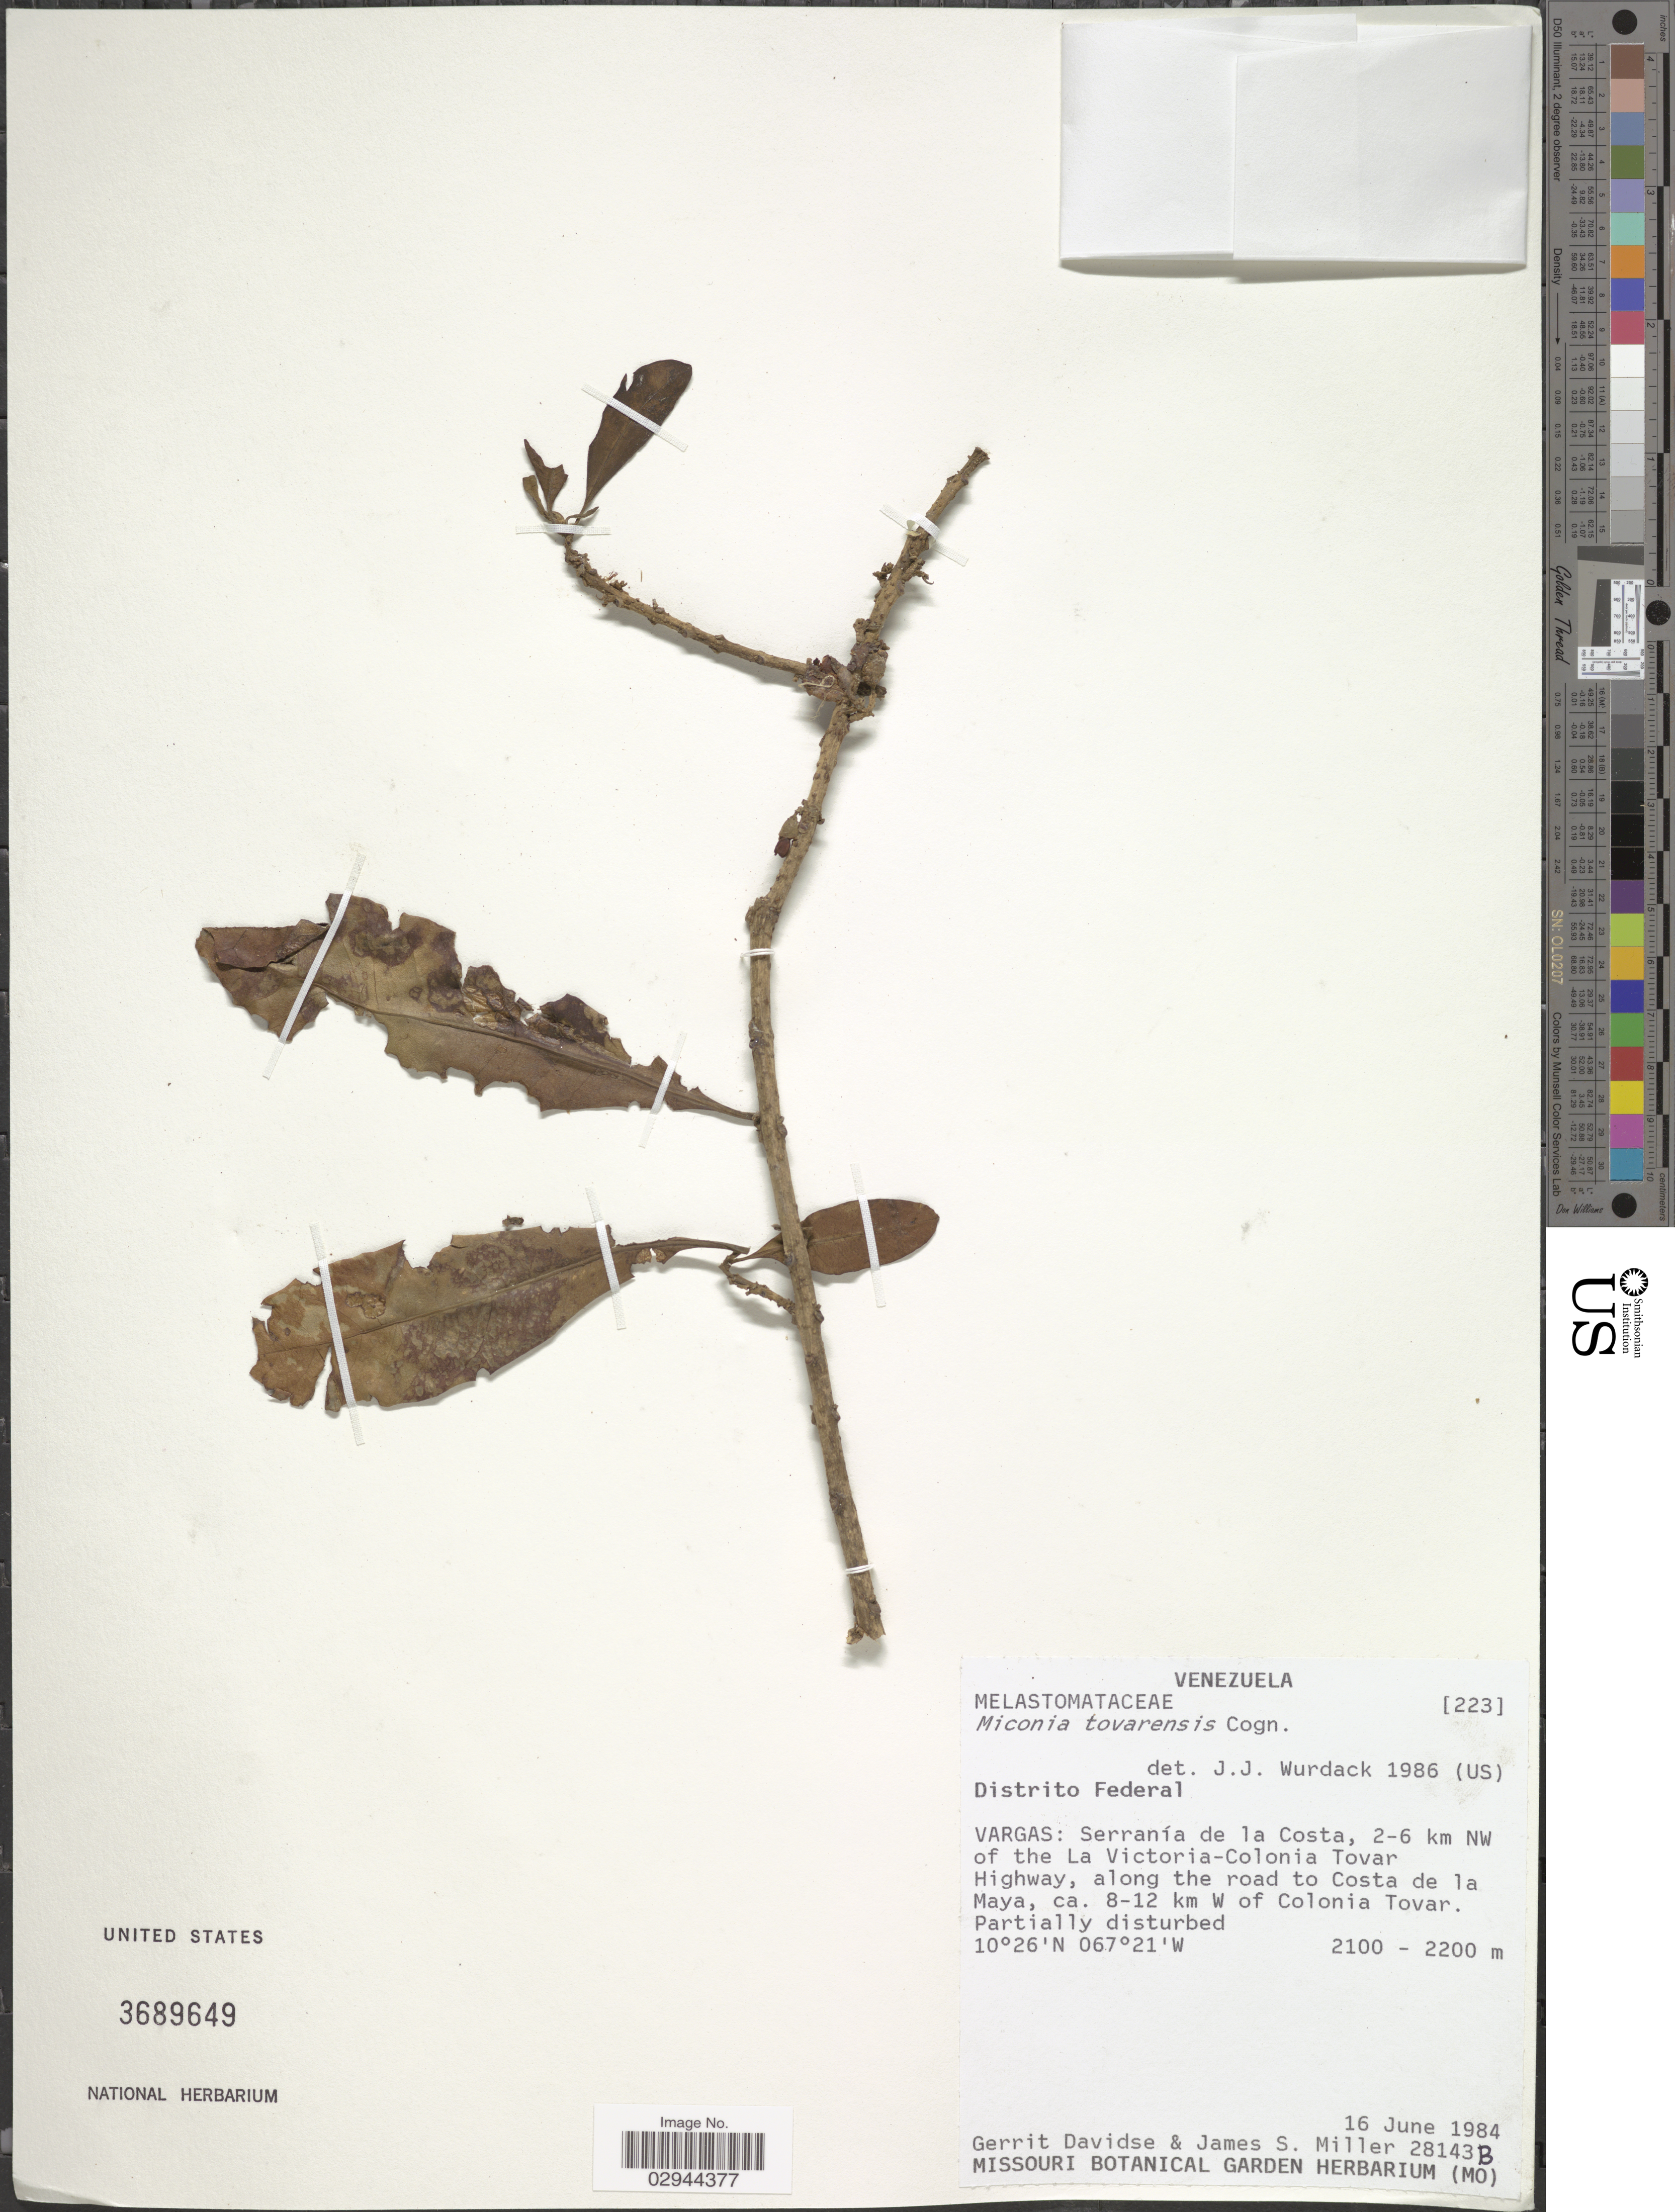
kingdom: Plantae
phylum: Tracheophyta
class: Magnoliopsida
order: Myrtales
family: Melastomataceae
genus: Miconia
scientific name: Miconia tovarensis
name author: Cogn.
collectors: G. Davidse & J. S. Miller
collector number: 28143B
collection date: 1984-06-16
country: Venezuela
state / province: Vargas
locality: Serranía de la Costa, 2-6 km NW of the La Victoria-Colonia Tovar Highway, along the road to Costa de la Maya, ca. 8-12 km W of Colonia Tovar.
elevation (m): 2100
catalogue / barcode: US 3689649